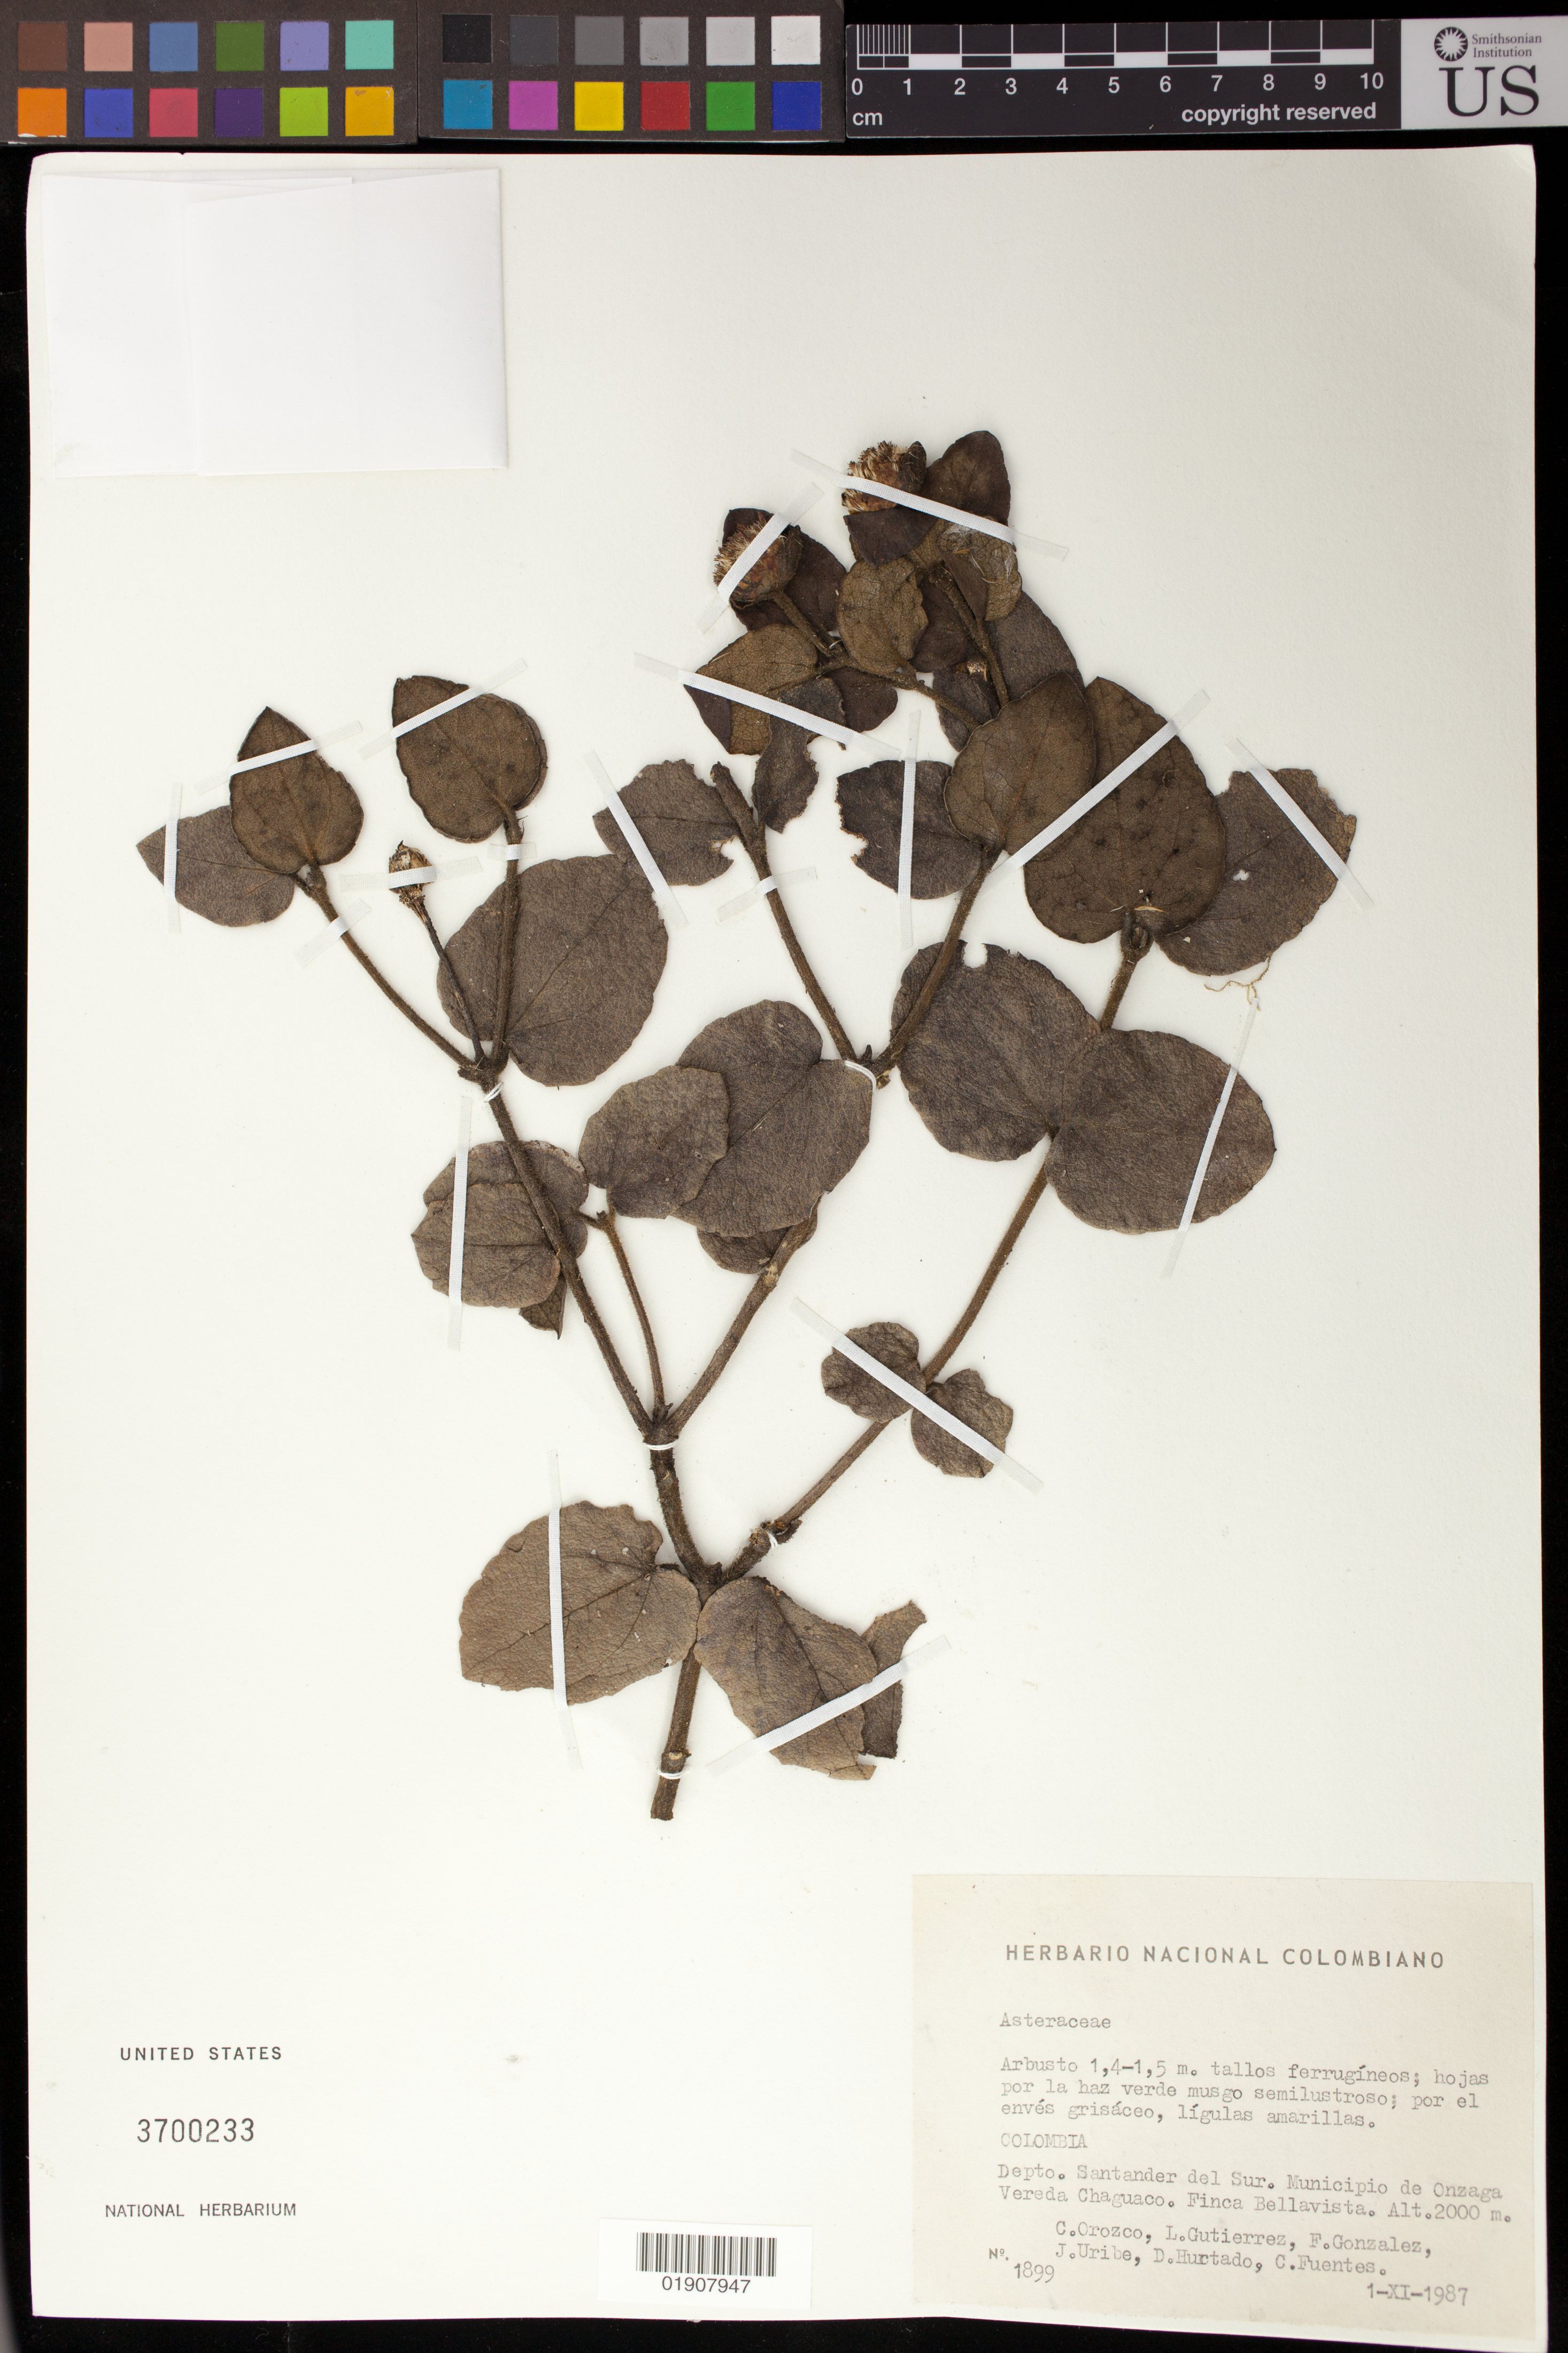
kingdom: Plantae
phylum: Tracheophyta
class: Magnoliopsida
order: Asterales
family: Asteraceae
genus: Calea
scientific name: Calea subcordata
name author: S.F. Blake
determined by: Bueno, Vinicius Resende, (ICN), Universidade Federal do Rio Grande do Sul (BRAZIL)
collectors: C. I. Orozco, L. Gutiérrez, F. González, J. Uribe, D. Hurtado & C. Fuentes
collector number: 1899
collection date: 1987-11-01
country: Colombia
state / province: Santander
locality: Santander del Sur. Mun. de Onzaga, Vereda Chaguaco. Finça Bellavista.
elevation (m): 2000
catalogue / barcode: US 3700233